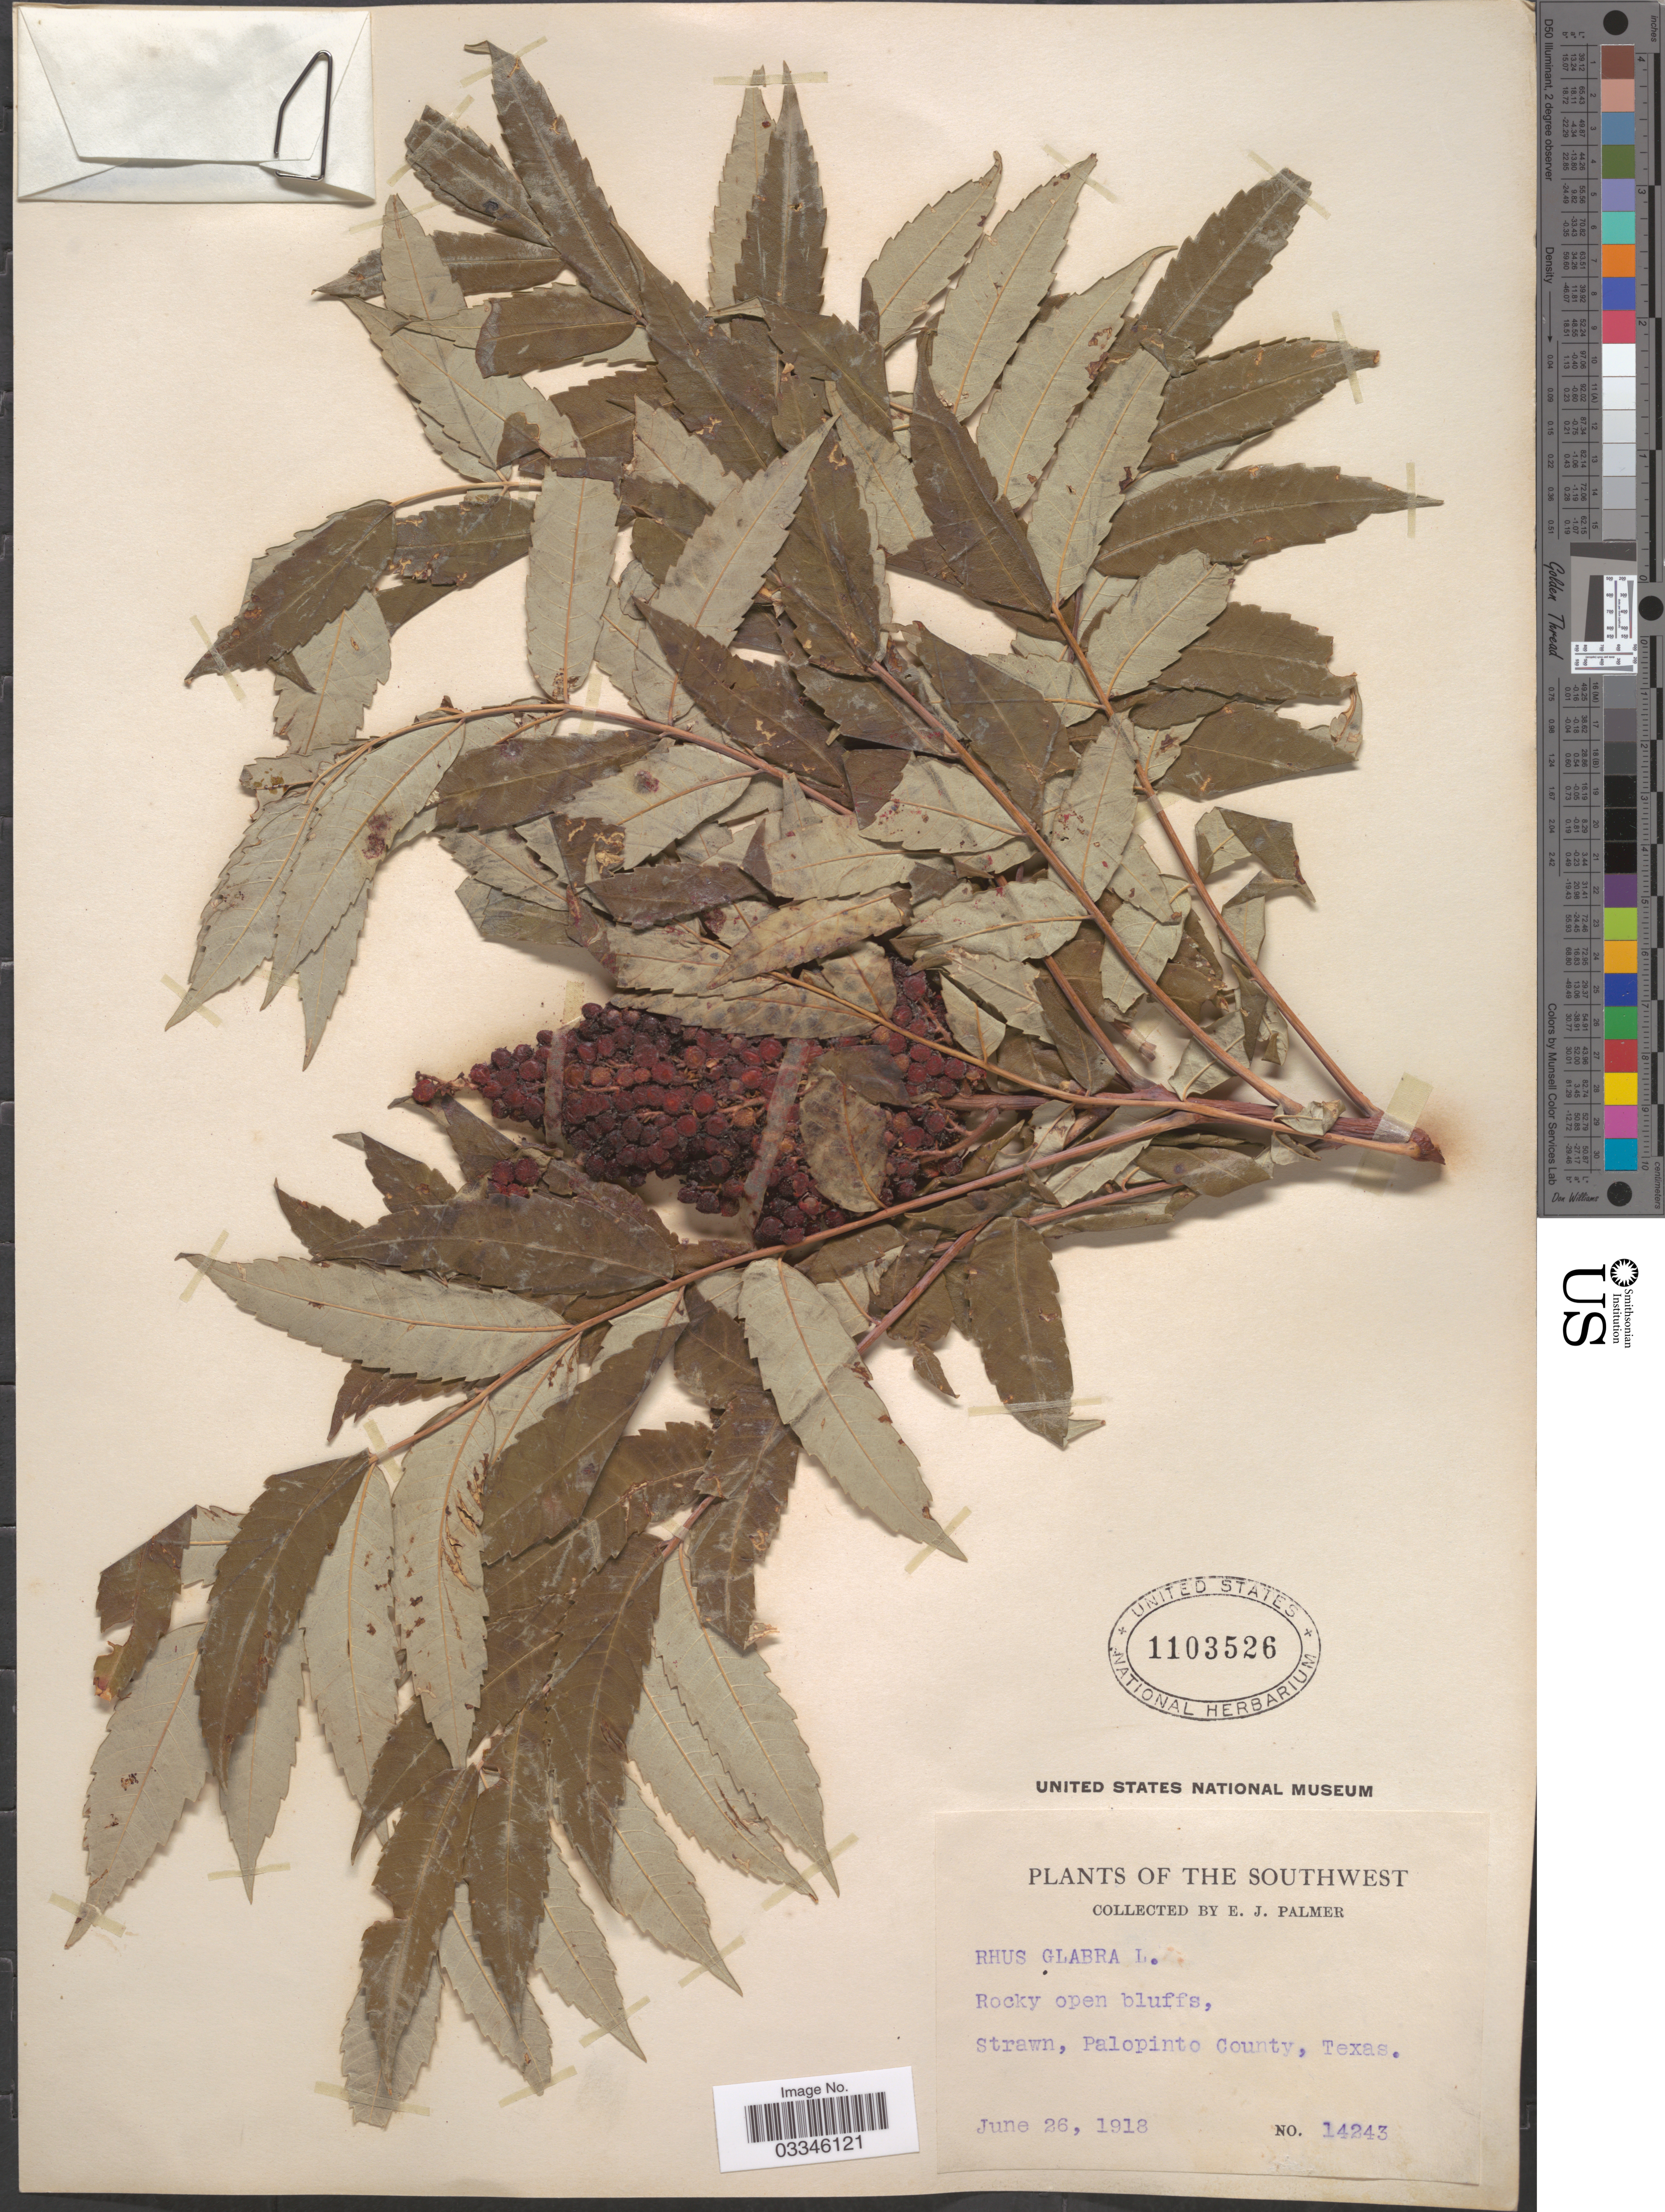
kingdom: Plantae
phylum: Tracheophyta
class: Magnoliopsida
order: Sapindales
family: Anacardiaceae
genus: Rhus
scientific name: Rhus glabra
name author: L.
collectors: E. J. Palmer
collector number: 14243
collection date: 1918-06-26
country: United States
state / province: Texas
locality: The Southwest. Strawn, Palopinto County.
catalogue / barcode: US 1103526